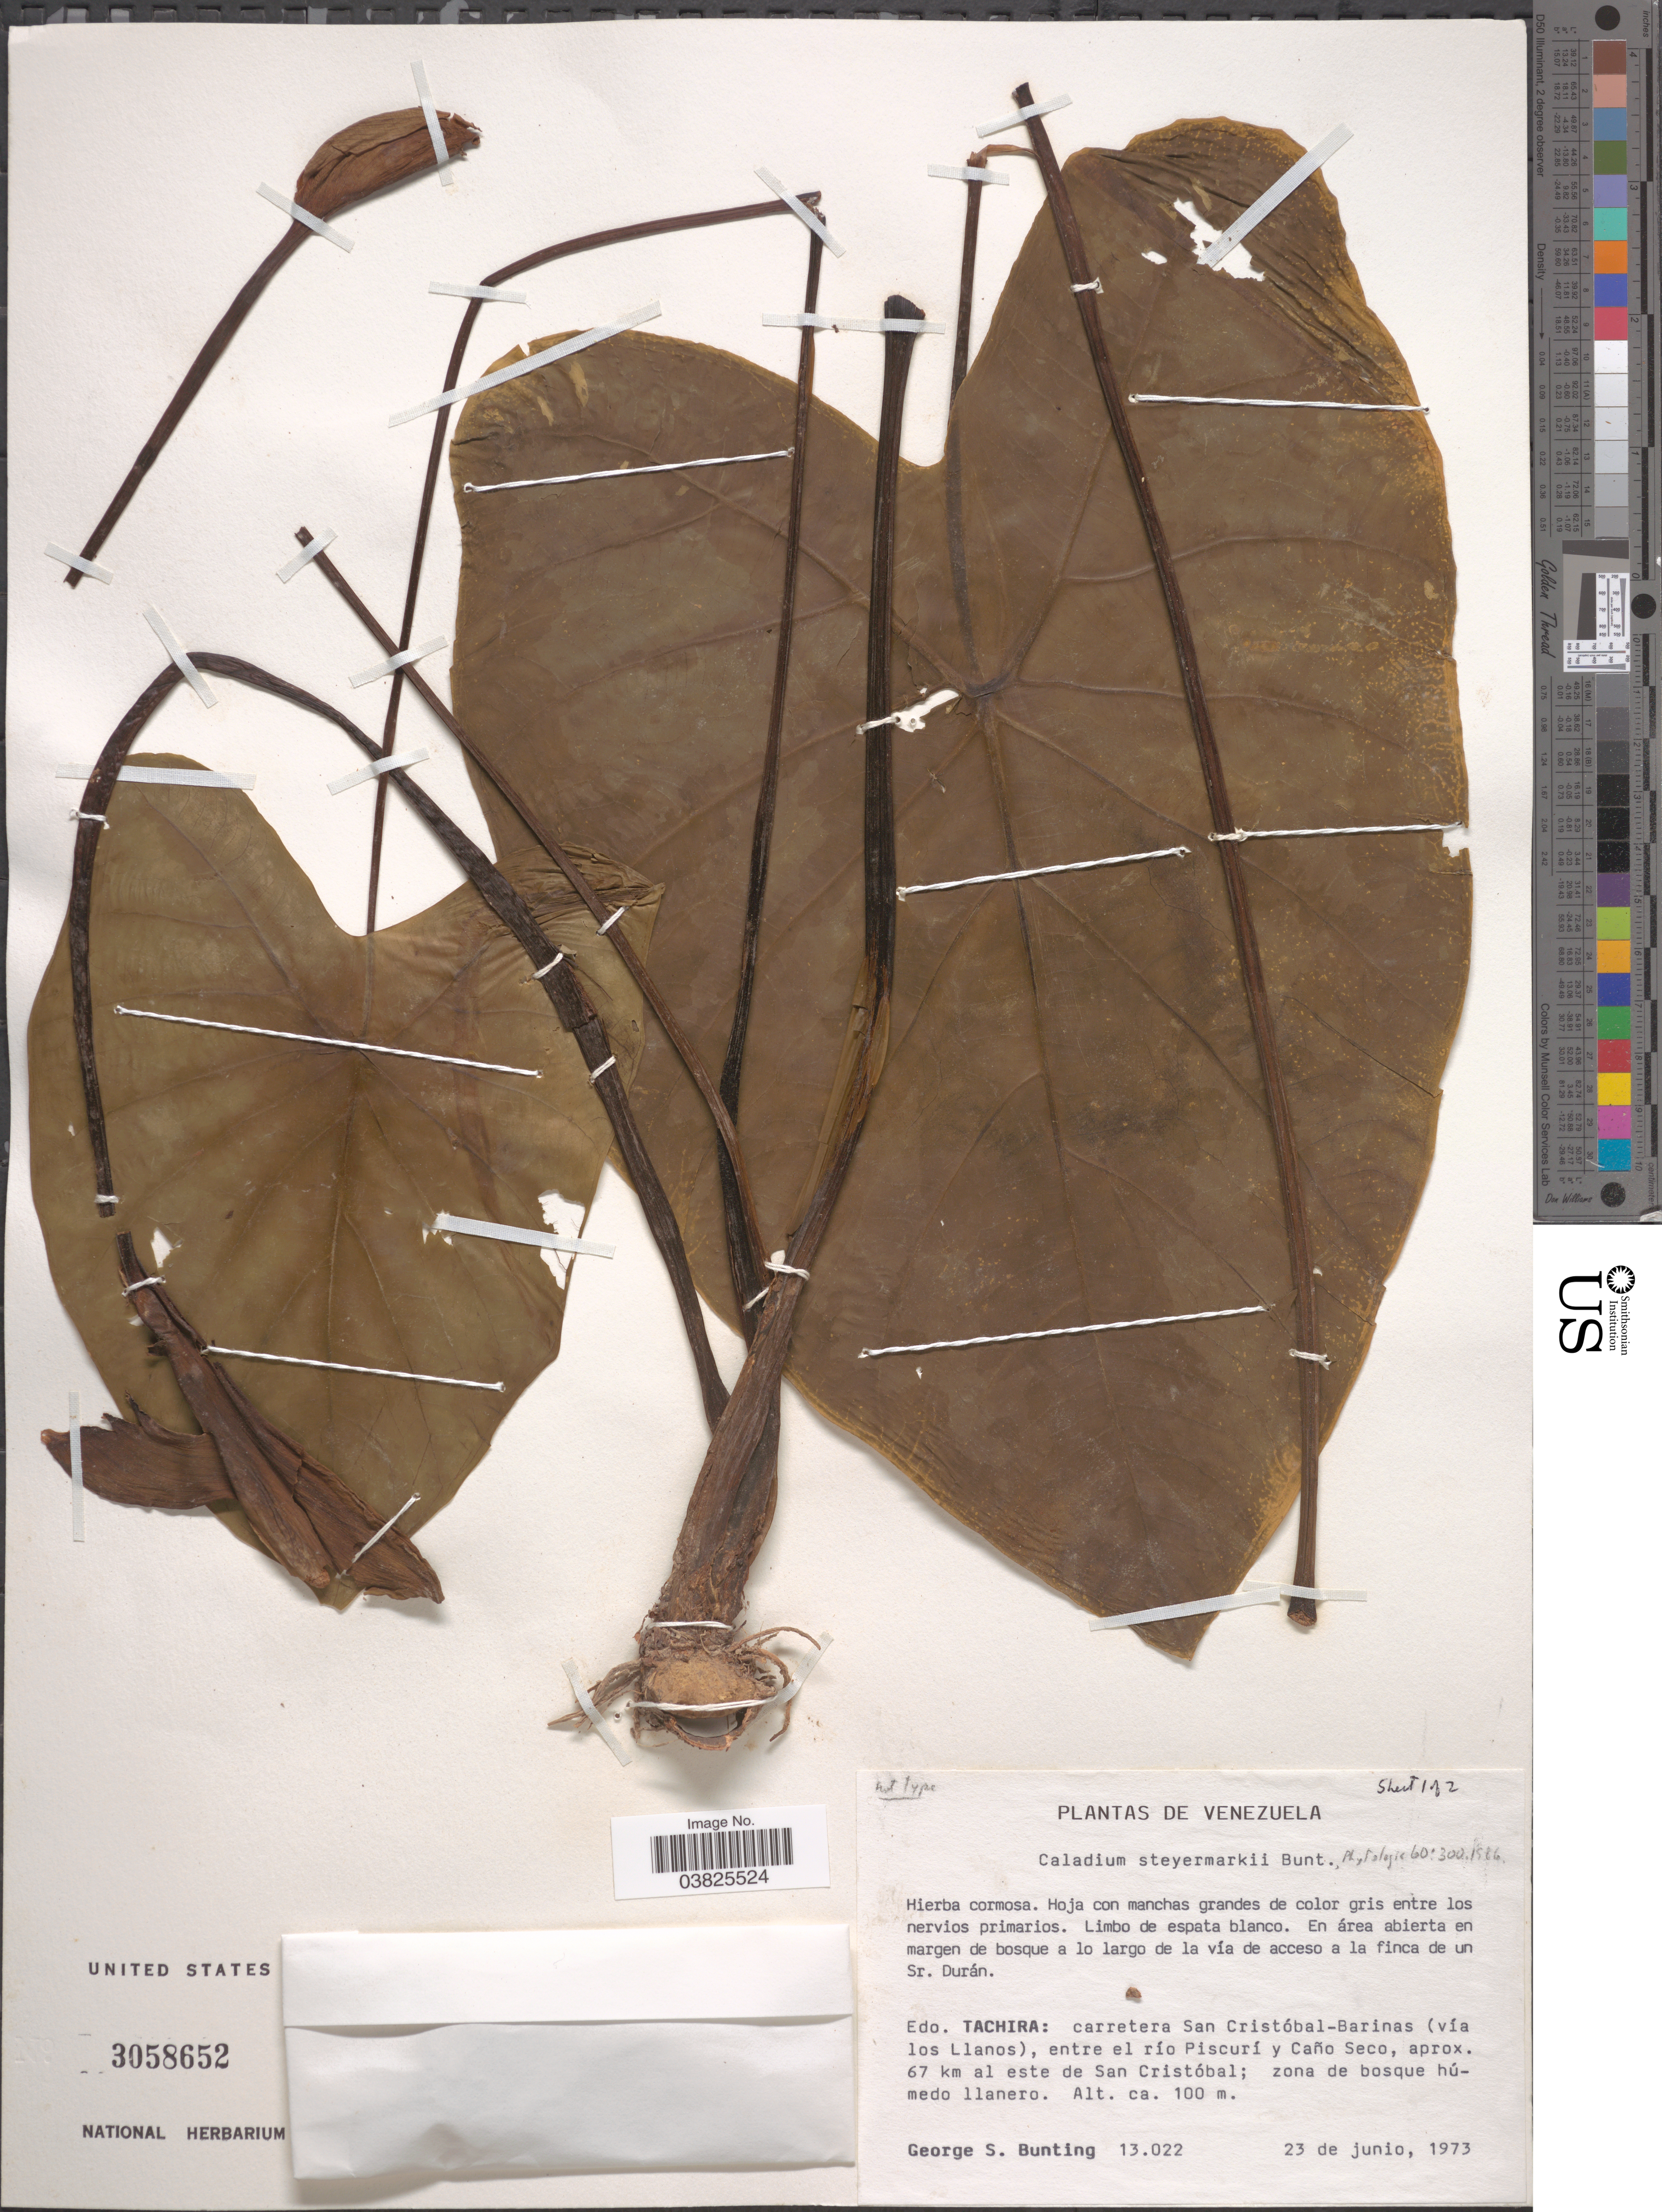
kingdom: Plantae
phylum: Tracheophyta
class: Liliopsida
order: Alismatales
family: Araceae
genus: Caladium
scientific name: Caladium steyermarkii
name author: G.S. Bunting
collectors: G. S. Bunting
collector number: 13022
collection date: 1973-06-23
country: Venezuela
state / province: Tachira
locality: Edo. Tachira: carretera San Cristóbal-Barinas (vía los Llanos), entre el río Piscurí y Caño Seco. aprox. 67 km al este de San Cristóbal.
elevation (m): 100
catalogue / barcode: US 3058652